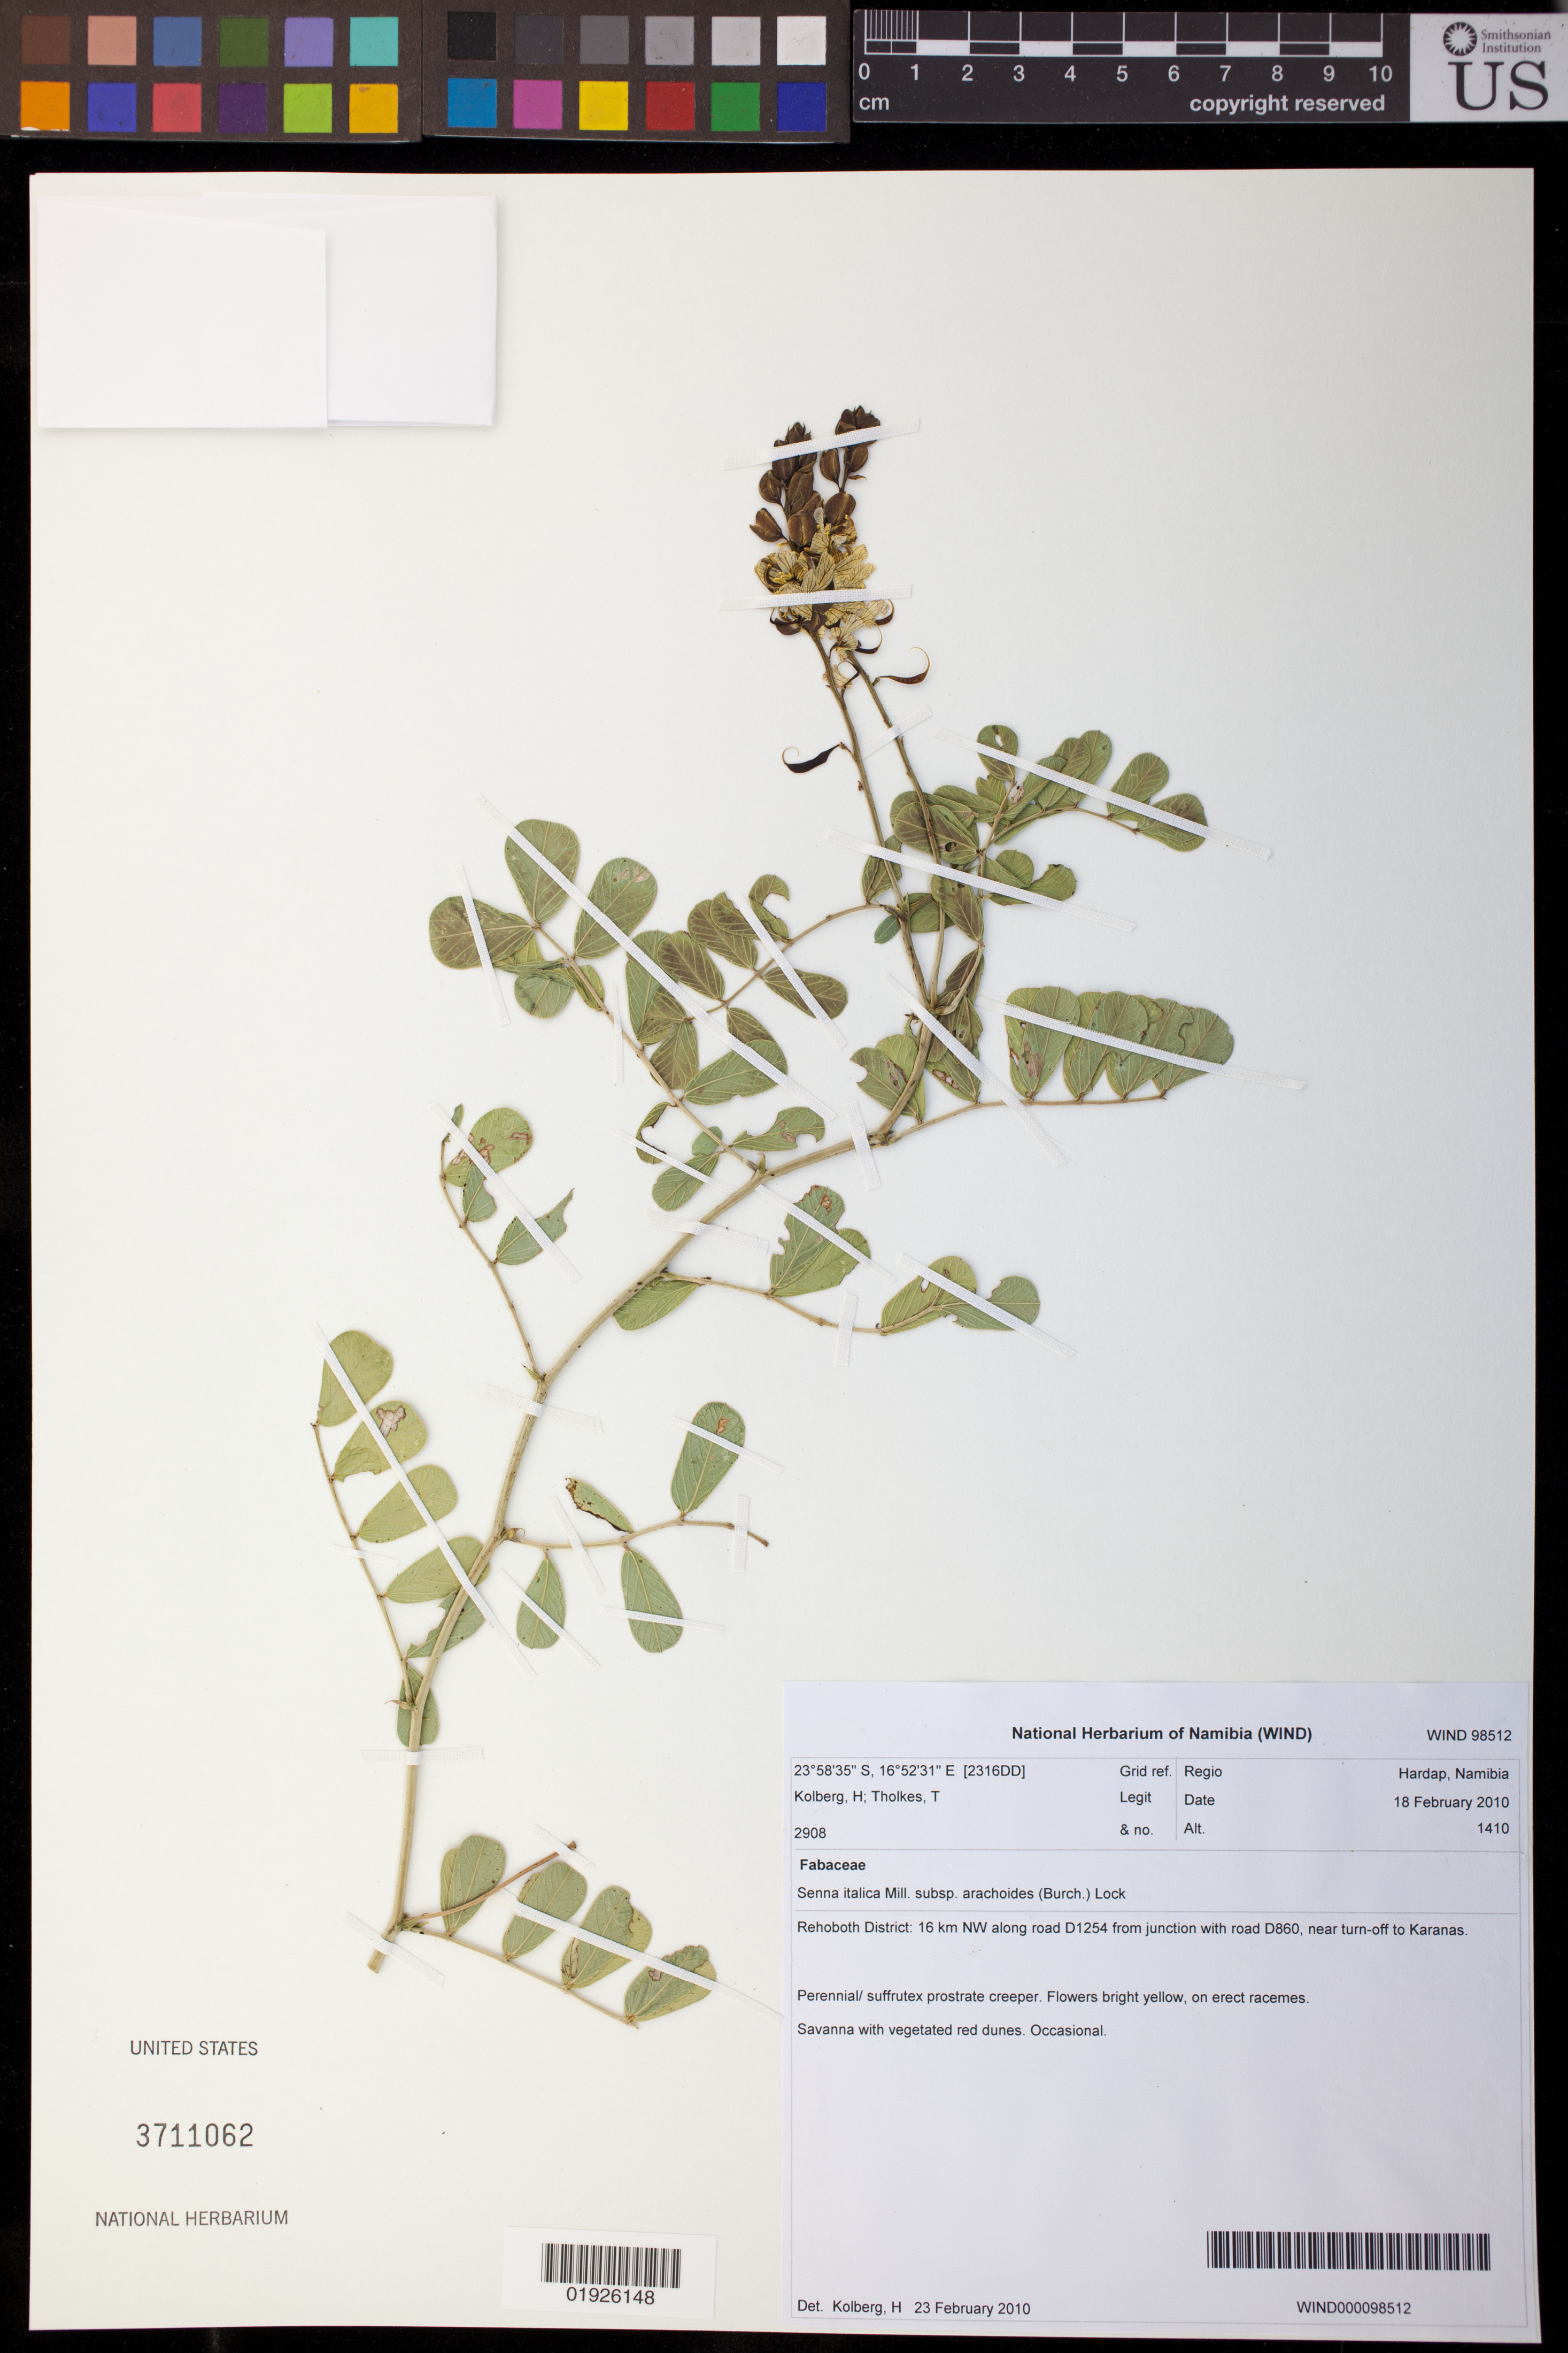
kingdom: Plantae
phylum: Tracheophyta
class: Magnoliopsida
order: Fabales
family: Fabaceae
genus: Senna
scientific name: Senna italica subsp. arachoides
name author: (Burch.) Lock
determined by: Kolberg, H. H.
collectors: H. H. Kolberg & T. Tholkes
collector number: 2908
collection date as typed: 18 February 2010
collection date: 2010-02-18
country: Namibia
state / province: Hardap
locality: Rehoboth District: 16 km NW along road D1254 from junction with road D860, near turn-off to Karanas.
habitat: Savanna with vegetated red dunes.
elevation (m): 1410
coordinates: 23 58 35 S, 16 52 31 E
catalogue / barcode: US 3711062